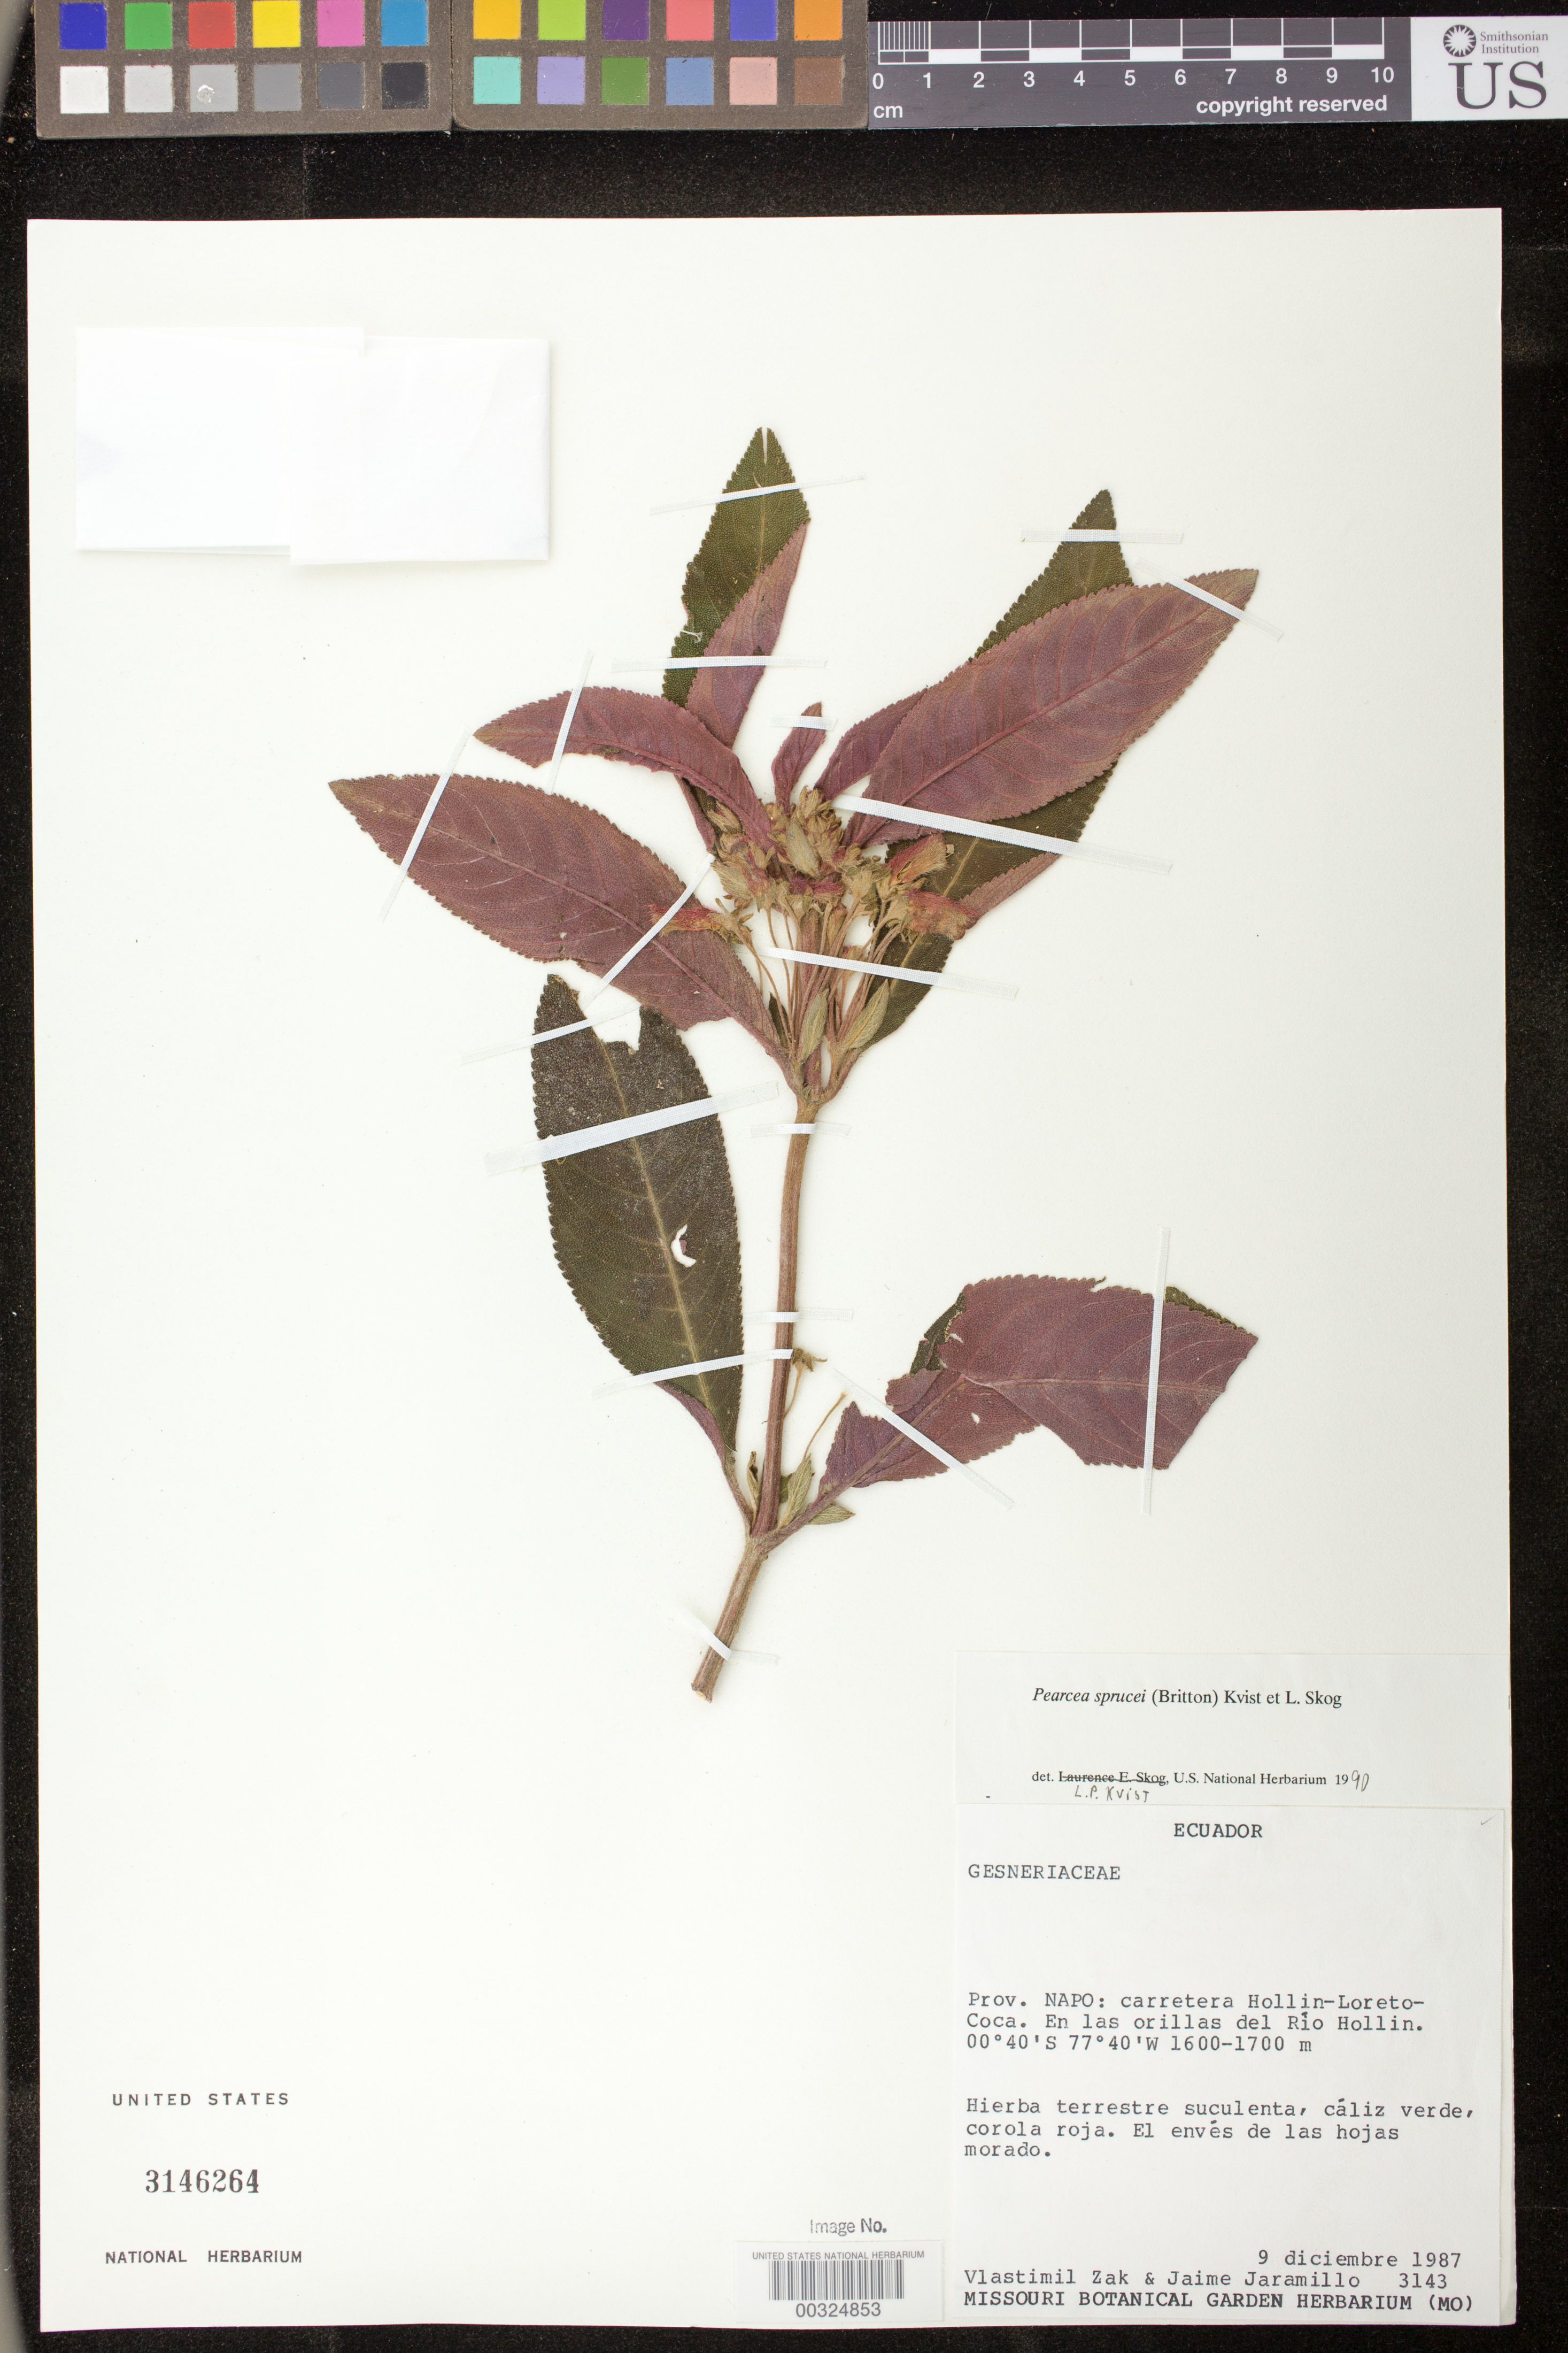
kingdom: Plantae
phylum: Tracheophyta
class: Magnoliopsida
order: Lamiales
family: Gesneriaceae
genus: Pearcea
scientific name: Pearcea sprucei var. sprucei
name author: (Britton ex Rusby) L.P. Kvist & L.E. Skog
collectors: V. Zak & J. L. Jaramillo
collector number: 3143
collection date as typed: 09 Dec 1987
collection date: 1987-12-09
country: Ecuador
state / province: Napo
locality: Hollin - Loreto - Coca highway, on the banks of Rio Hollin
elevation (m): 1600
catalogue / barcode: US 3146264